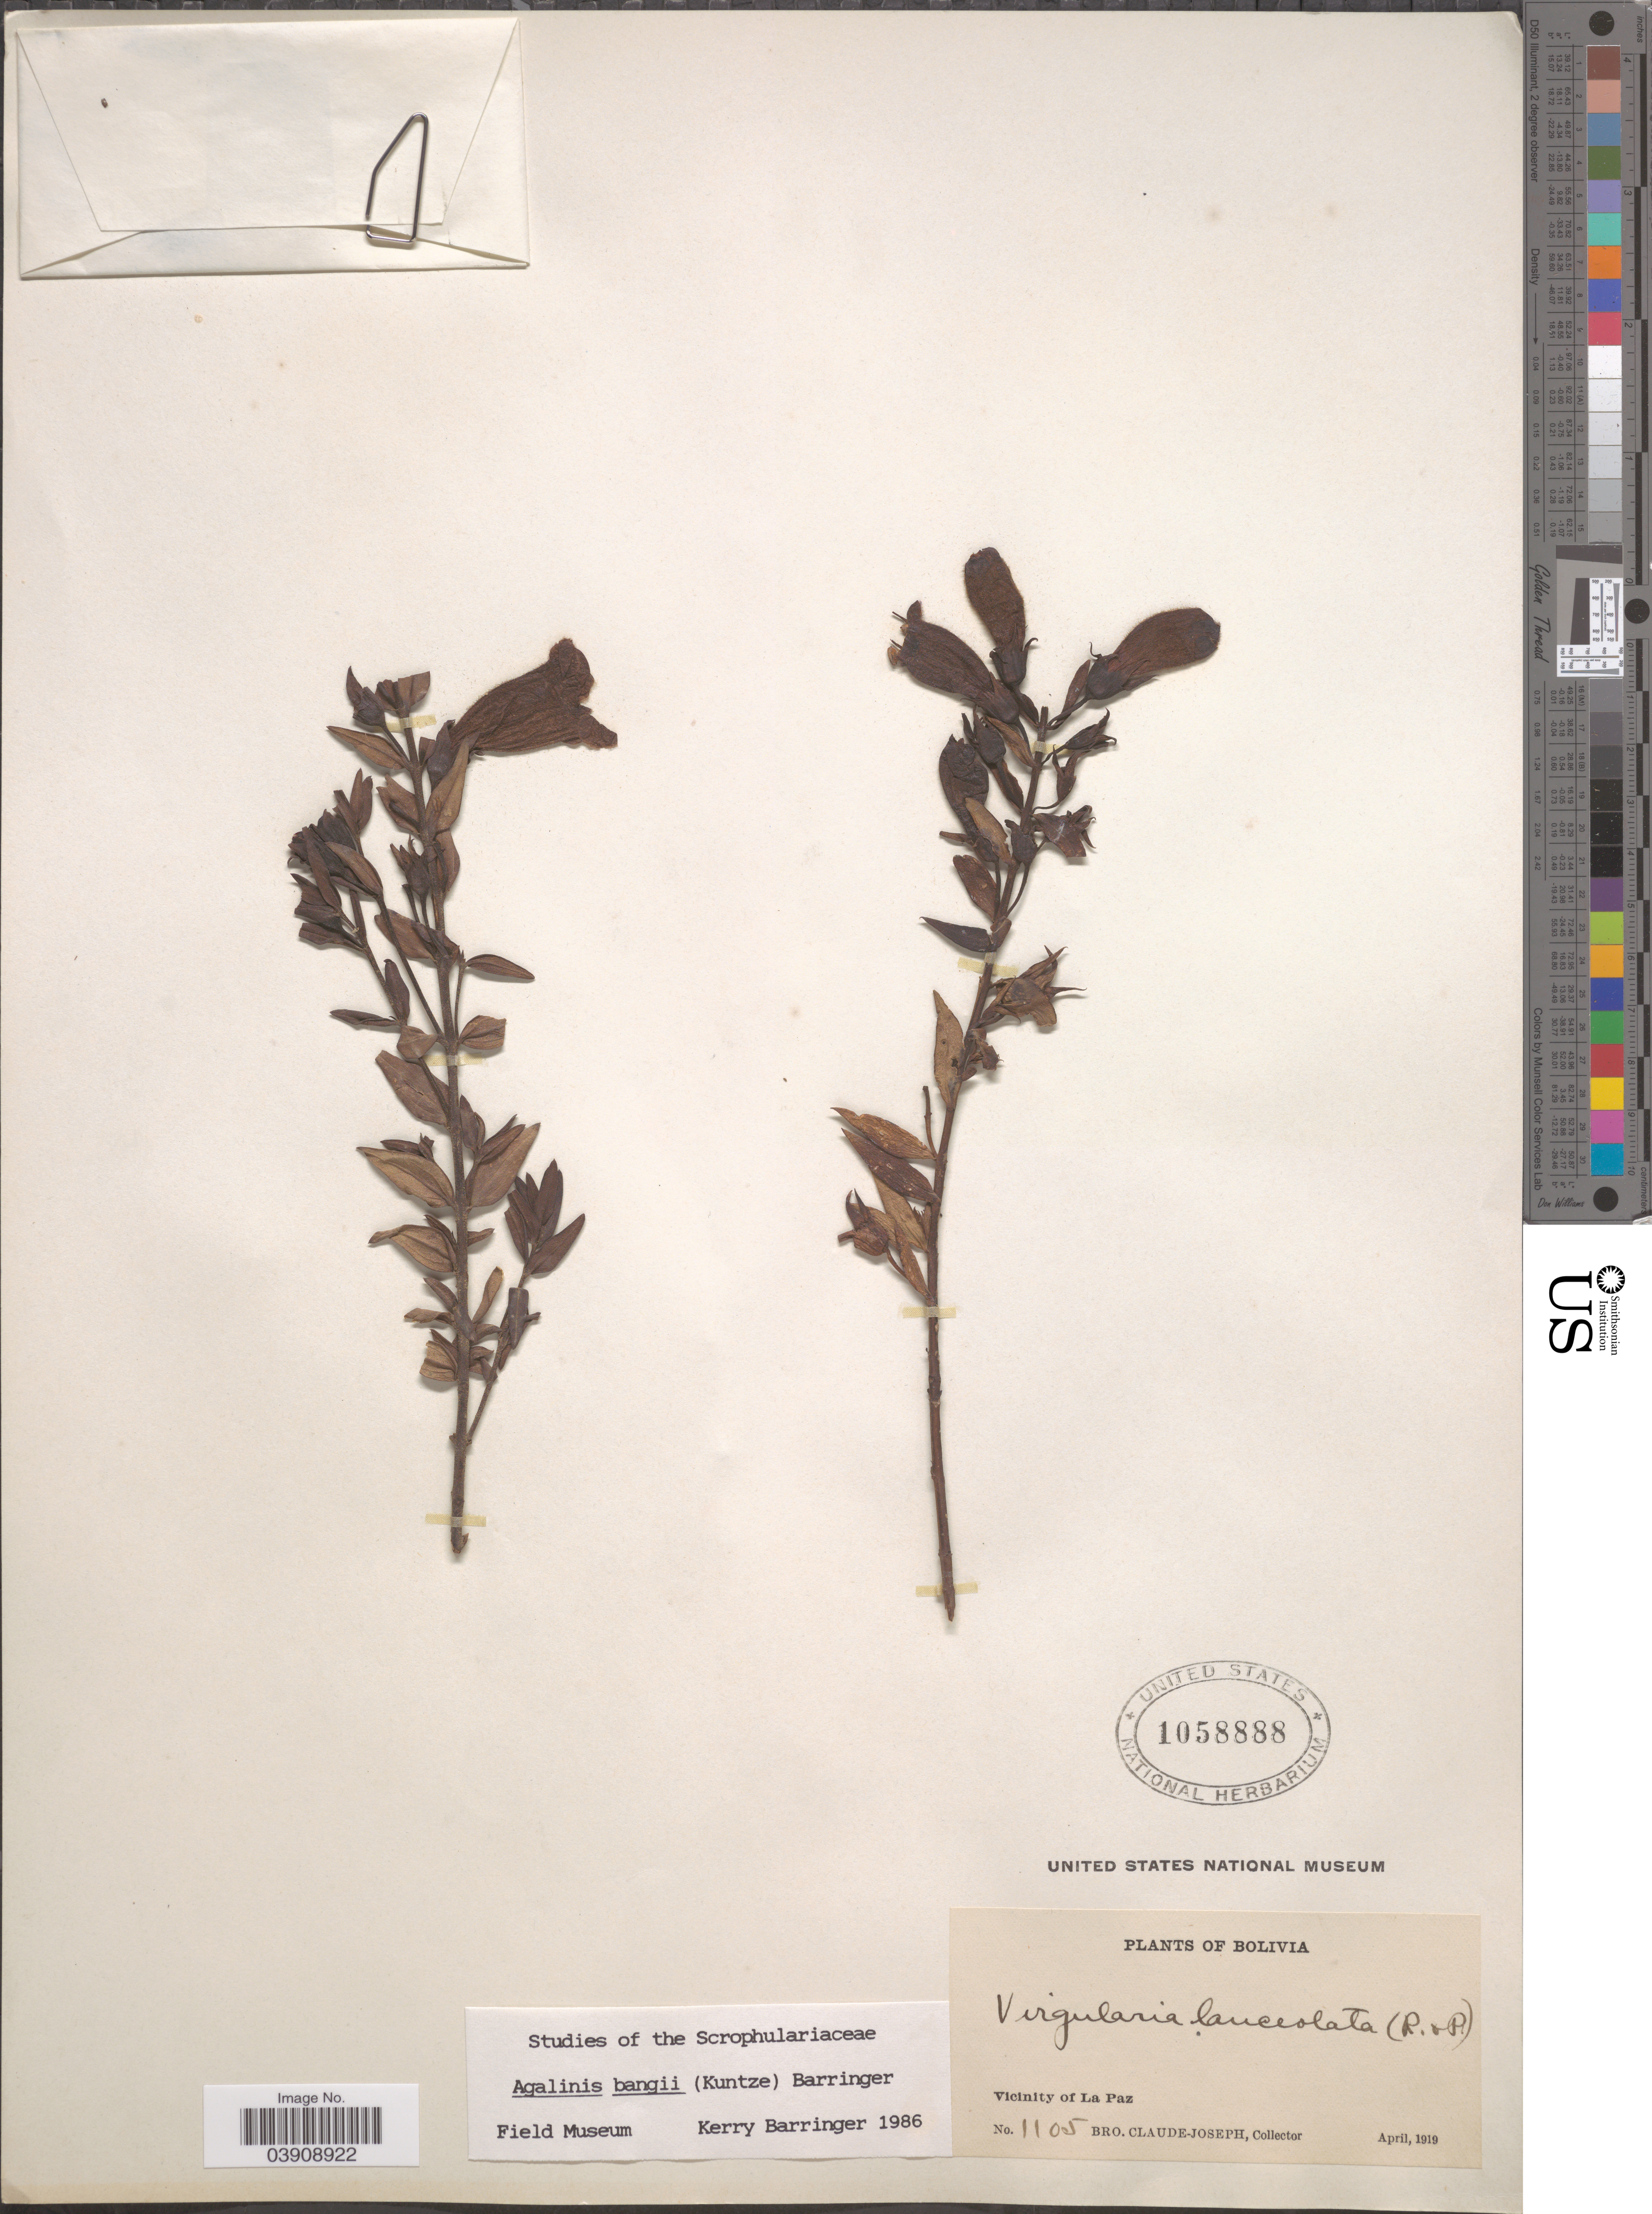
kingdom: Plantae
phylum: Tracheophyta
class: Magnoliopsida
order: Lamiales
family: Orobanchaceae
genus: Agalinis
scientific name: Agalinis bangii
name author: (Kuntze) Barringer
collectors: Bro. Claude-Joseph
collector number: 1105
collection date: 1919-04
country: Bolivia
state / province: La Paz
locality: Vicinity of La Paz.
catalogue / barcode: US 1058888